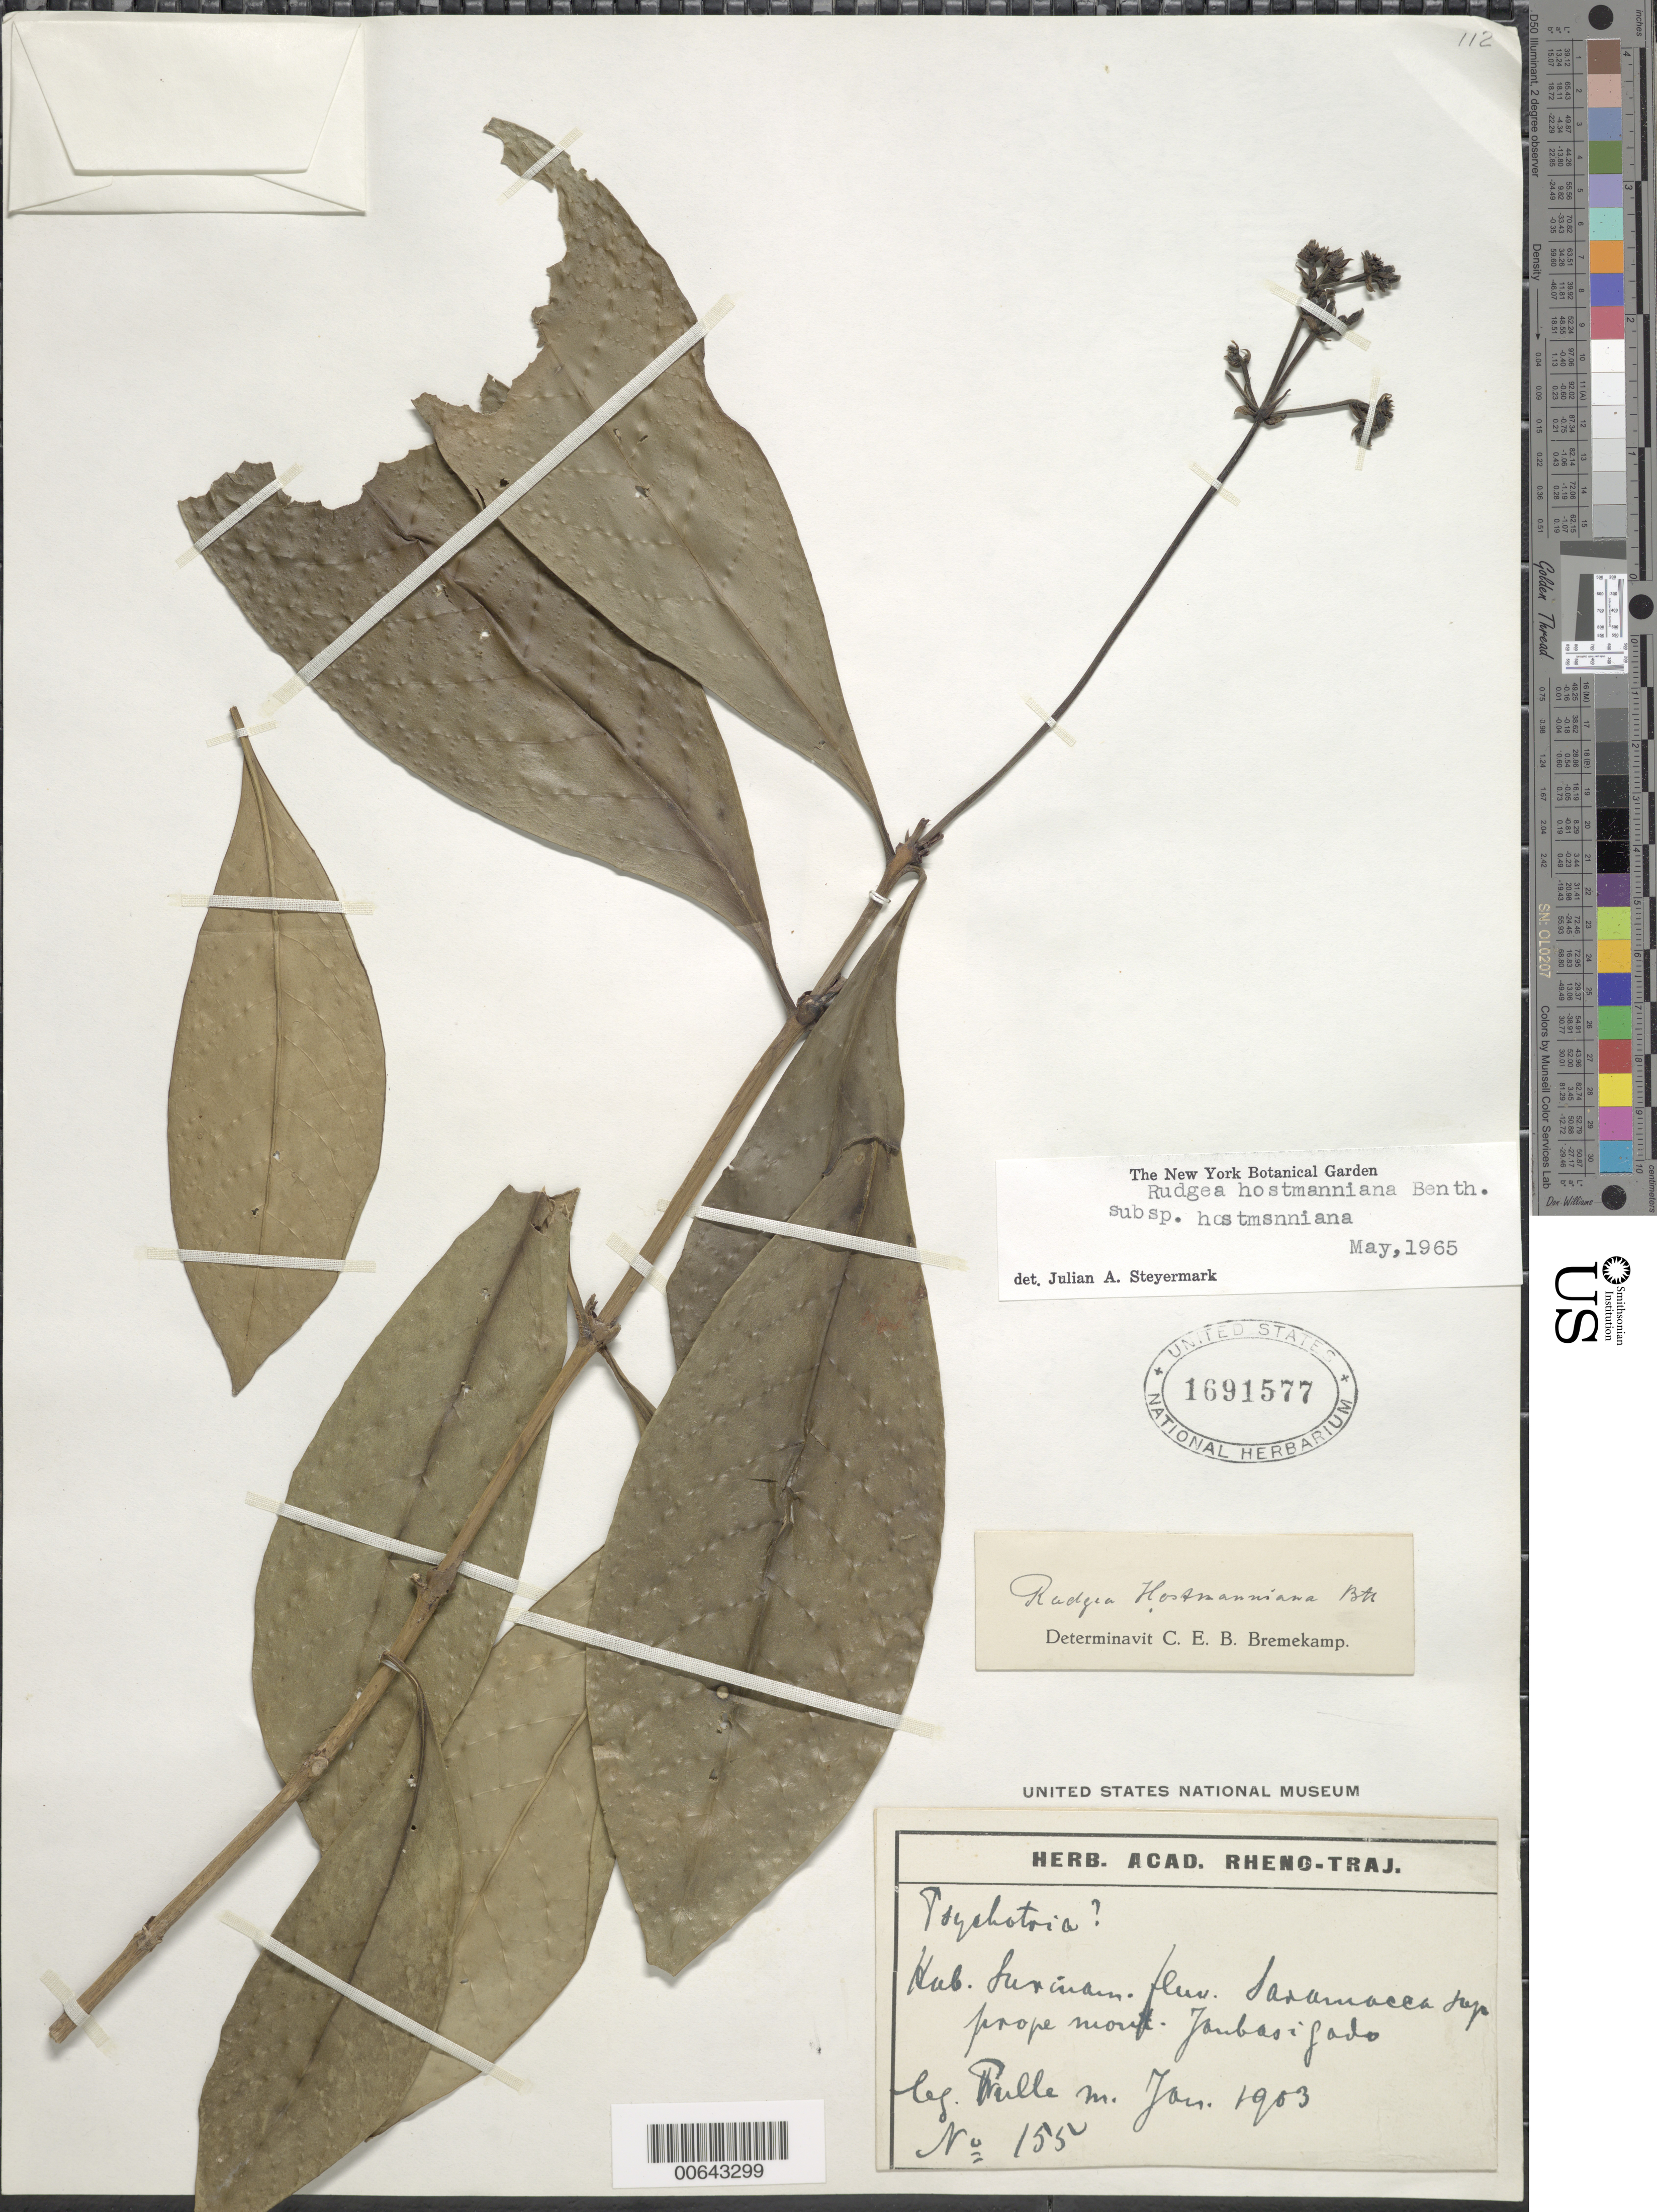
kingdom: Plantae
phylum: Tracheophyta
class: Magnoliopsida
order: Gentianales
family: Rubiaceae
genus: Rudgea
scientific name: Rudgea hostmanniana subsp. hostmanniana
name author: Benth.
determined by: Steyermark, Julian A., (VEN)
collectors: A. A. Pulle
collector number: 155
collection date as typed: Jan-03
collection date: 2003-01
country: Suriname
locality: Saramacca River, Mont. Janbasigado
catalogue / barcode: US 1691577